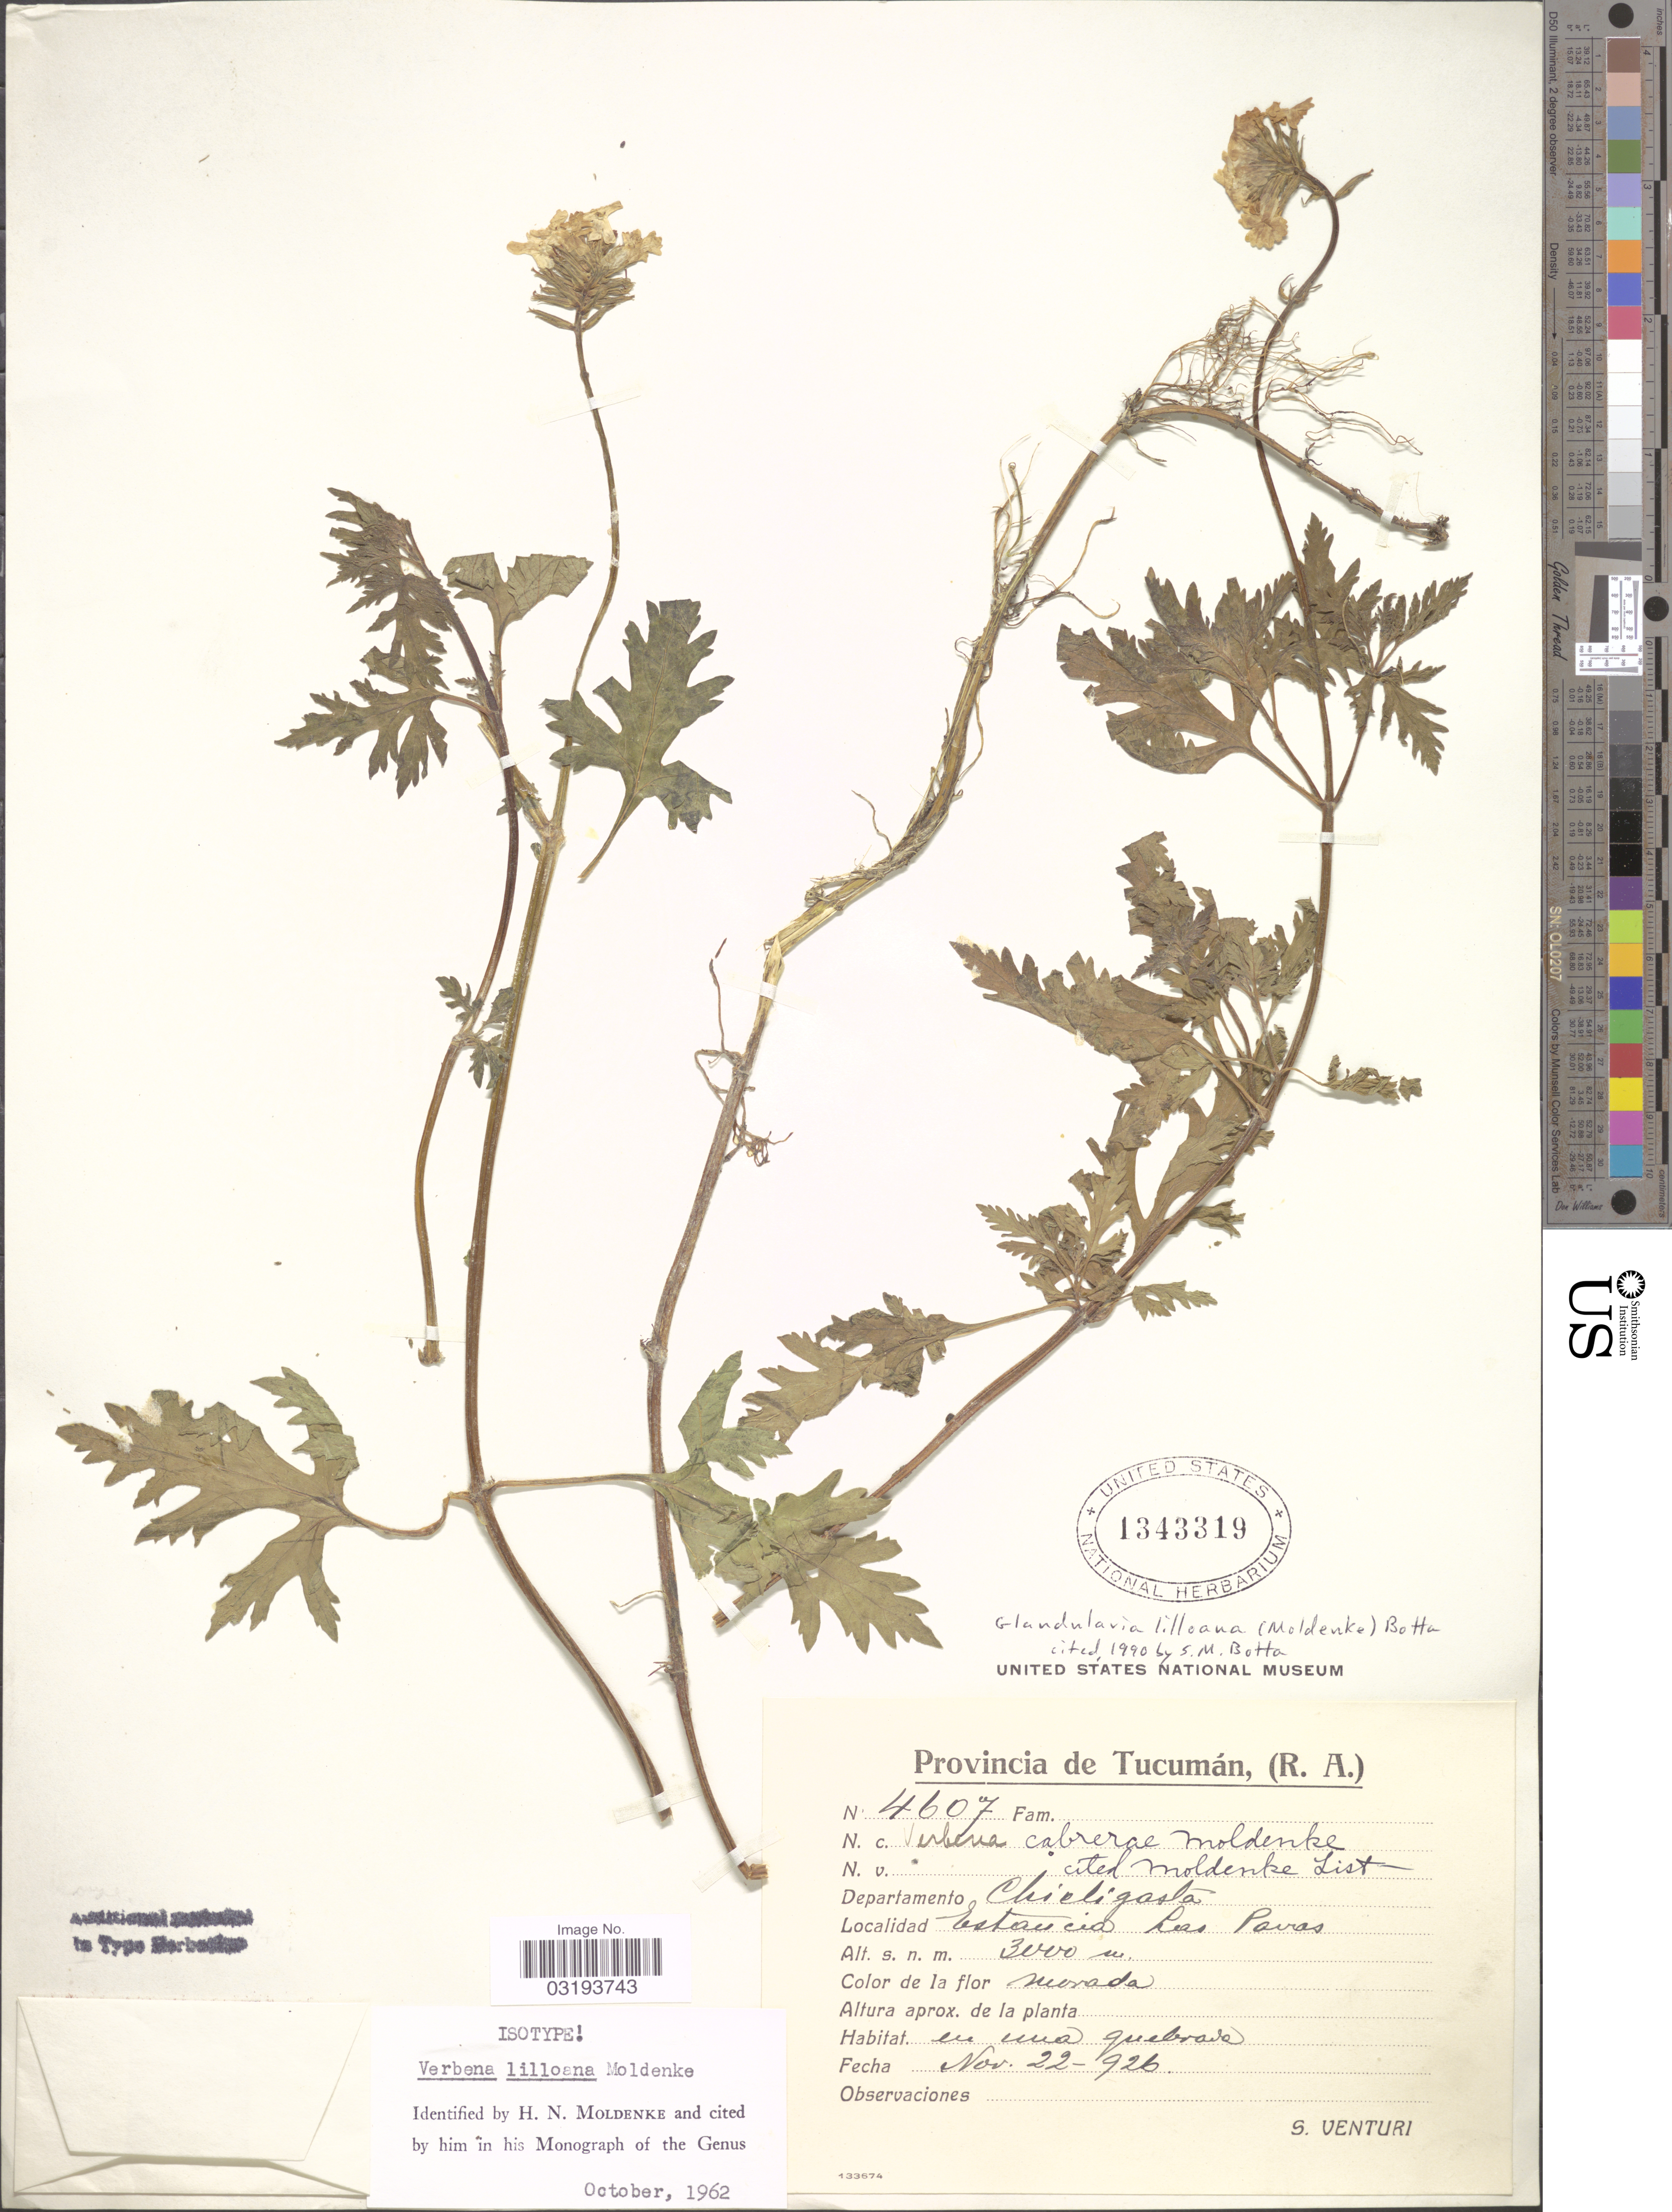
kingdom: Plantae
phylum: Tracheophyta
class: Magnoliopsida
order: Lamiales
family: Verbenaceae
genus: Verbena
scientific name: Verbena lilloana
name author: Moldenke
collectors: S. Venturi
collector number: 4607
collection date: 1926-11-22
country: Argentina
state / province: Tucuman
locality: Departamento Chicligasta, Estancia Las Pavas.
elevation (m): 3000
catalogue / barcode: US 1343319